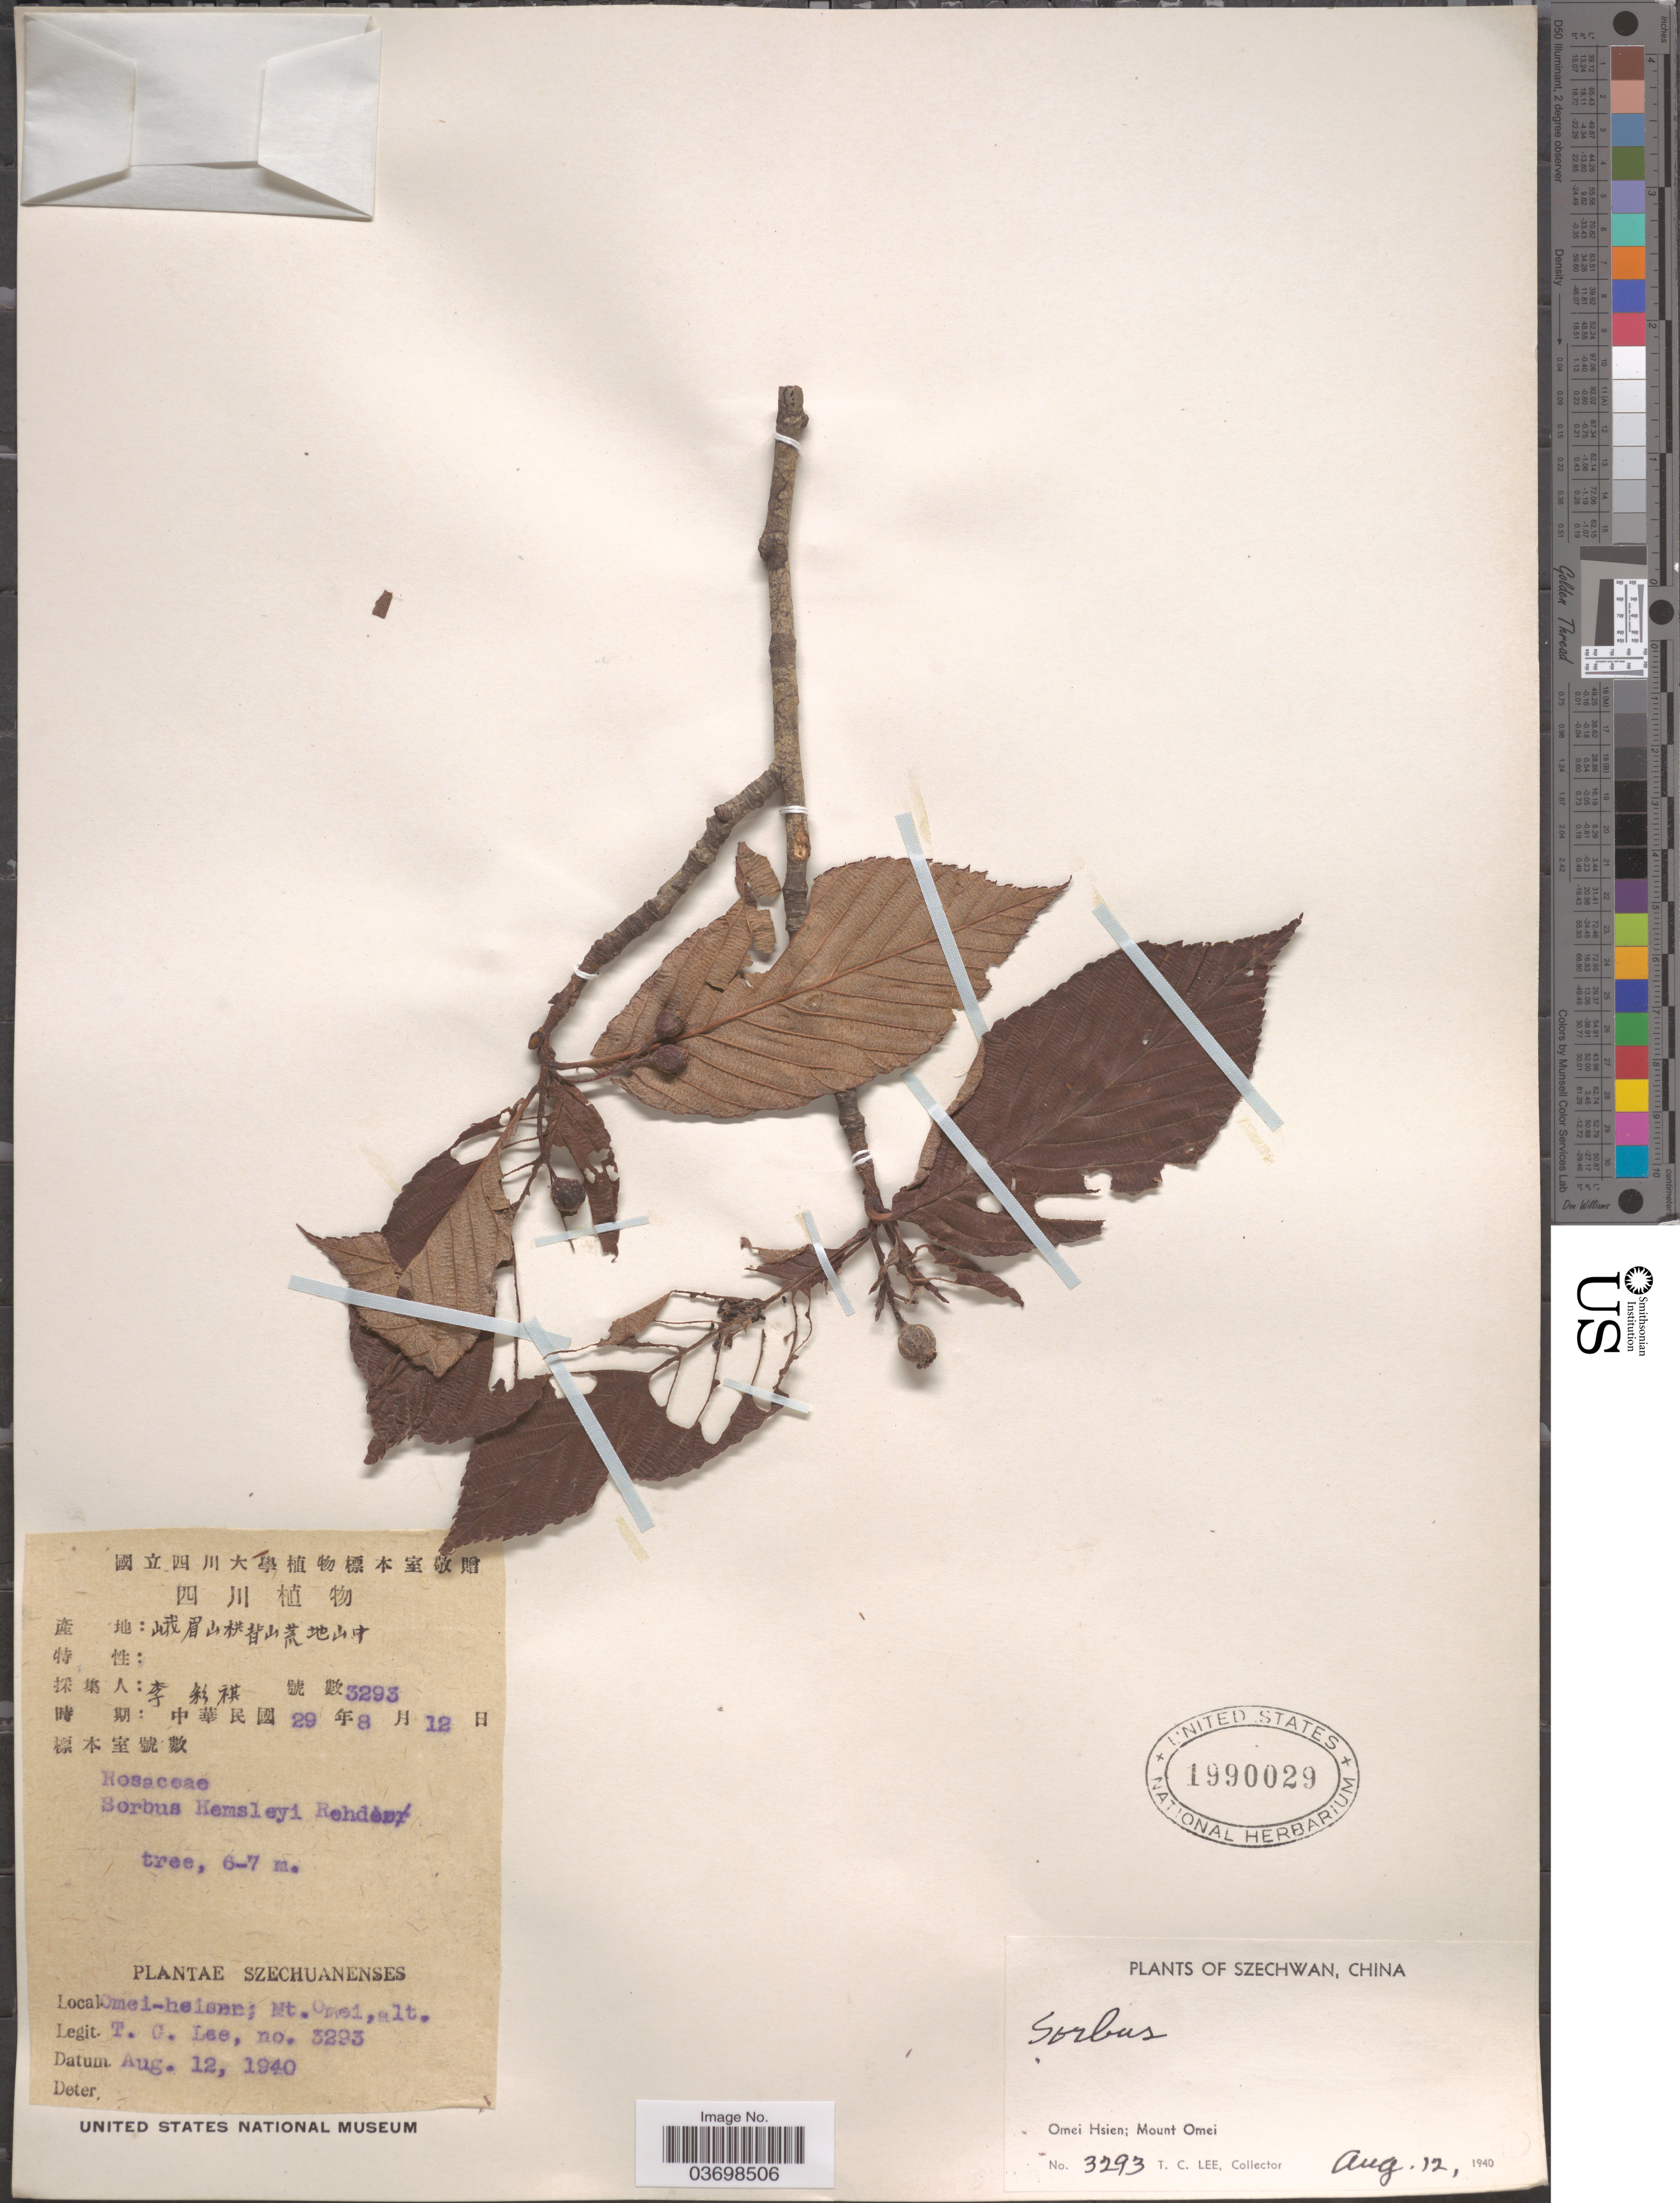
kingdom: Plantae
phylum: Tracheophyta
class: Magnoliopsida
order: Rosales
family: Rosaceae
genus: Sorbus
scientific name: Sorbus sp.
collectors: T. Lee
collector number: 3293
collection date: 1940-08-12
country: China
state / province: Sichuan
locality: Szechwan. Omei Hsien; Mount Omei.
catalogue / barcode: US 1990029